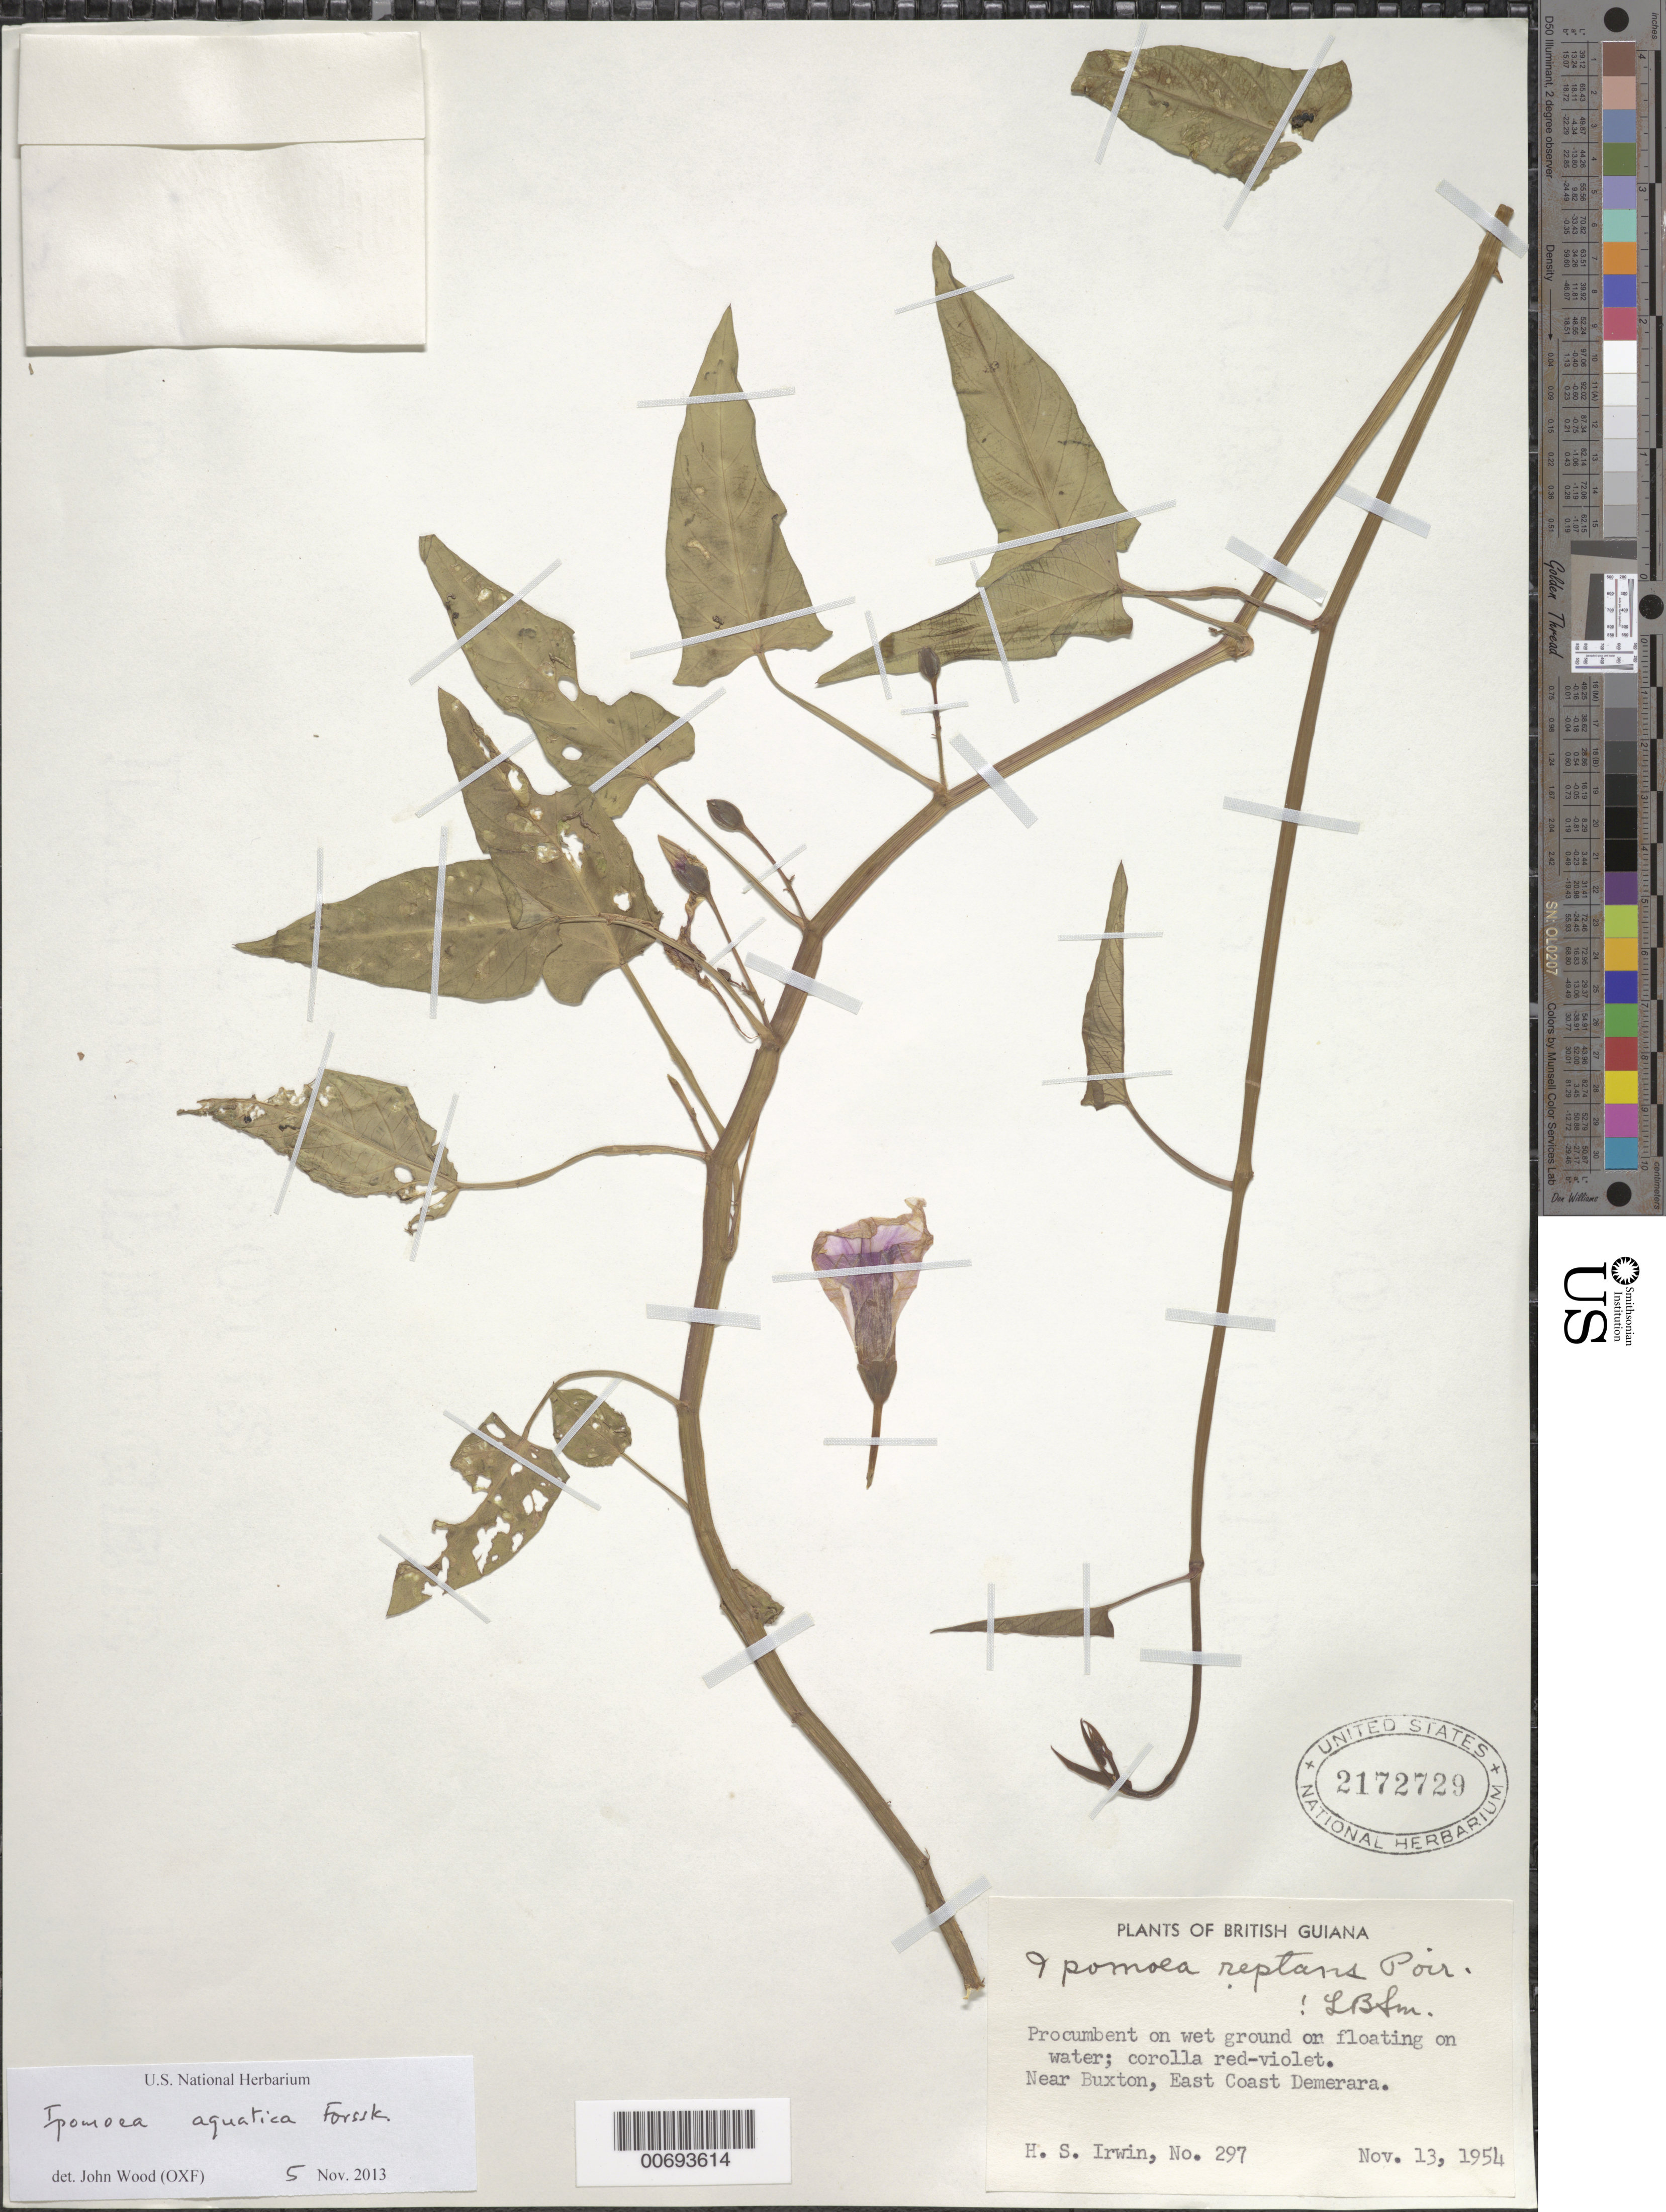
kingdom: Plantae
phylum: Tracheophyta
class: Magnoliopsida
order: Solanales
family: Convolvulaceae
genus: Ipomoea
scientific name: Ipomoea aquatica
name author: Forssk.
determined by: Wood, J.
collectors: H. Irwin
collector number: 297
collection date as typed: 13-Nov-54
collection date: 1954-11-13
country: Guyana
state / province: Demerara-Mahaica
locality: Buxton, East Coast Demerara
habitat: Procumbent on wet ground or floating on water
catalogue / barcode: US 2172729